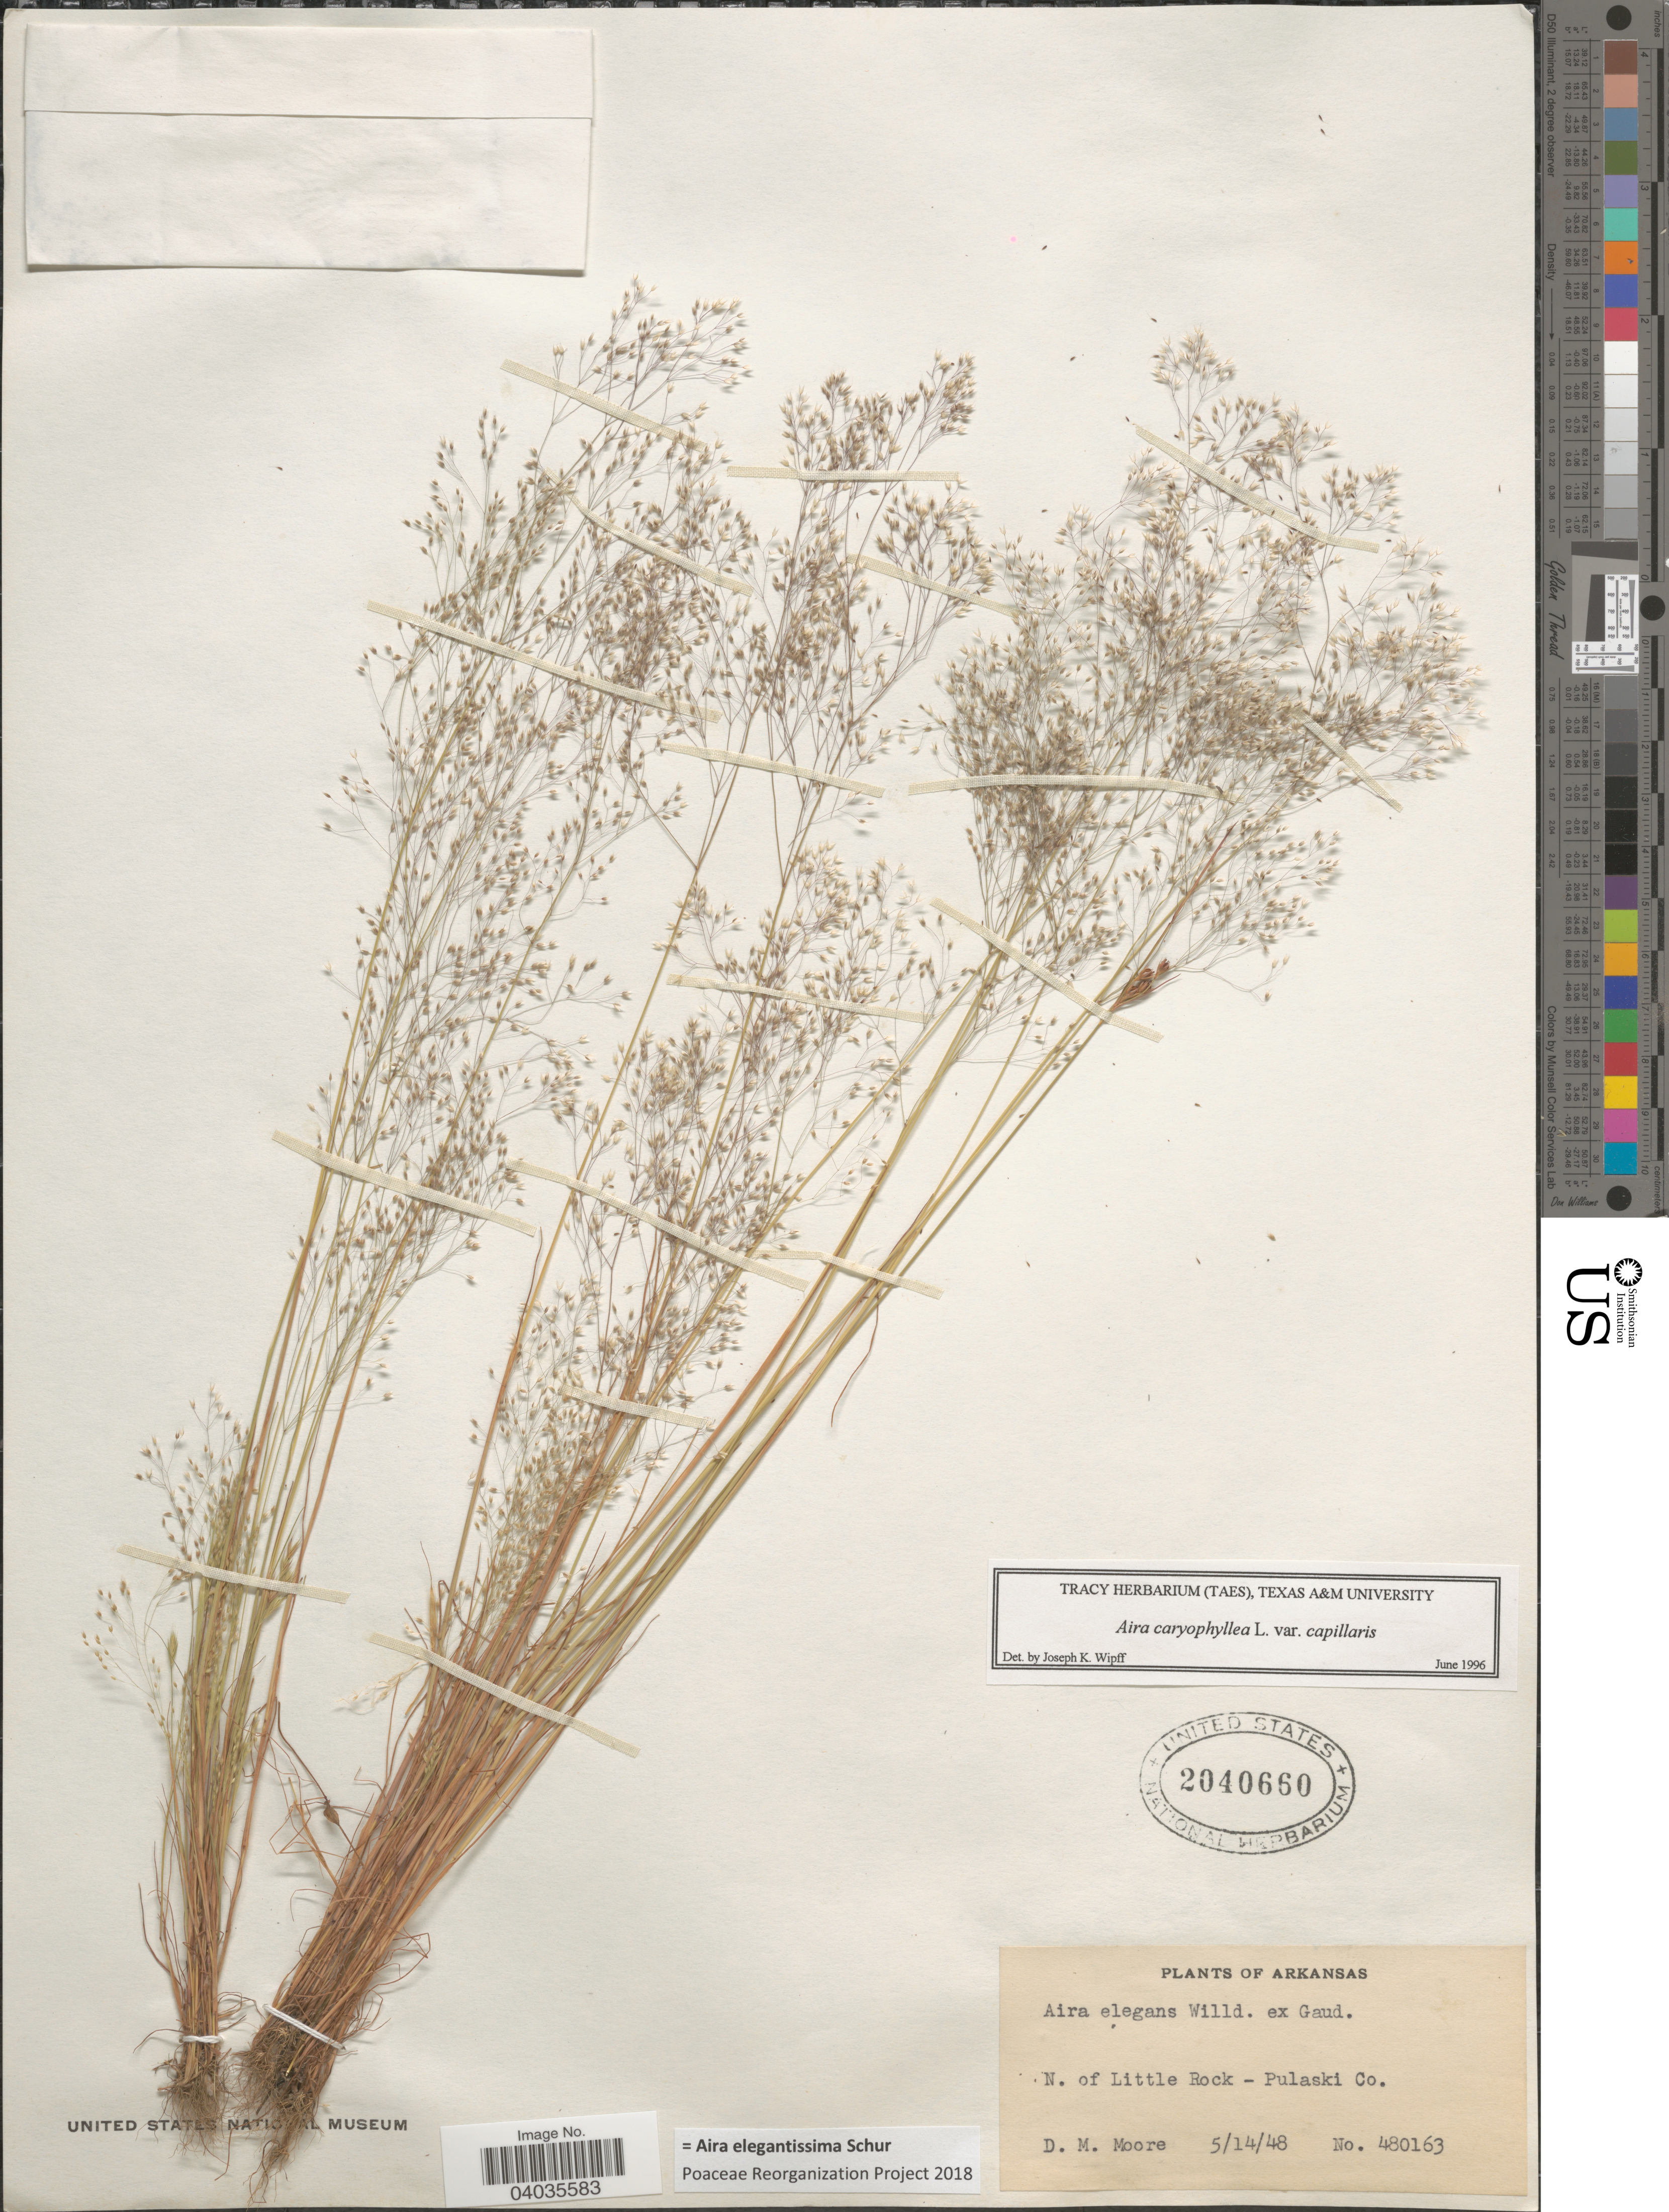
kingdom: Plantae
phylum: Tracheophyta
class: Liliopsida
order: Poales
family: Poaceae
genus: Aira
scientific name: Aira elegantissima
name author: Schur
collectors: D. Moore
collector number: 480163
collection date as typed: Transcribed d/m/y: 14/5/48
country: United States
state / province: Arkansas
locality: N. of Little Rock - Pulaski Co.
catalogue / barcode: US 2040660